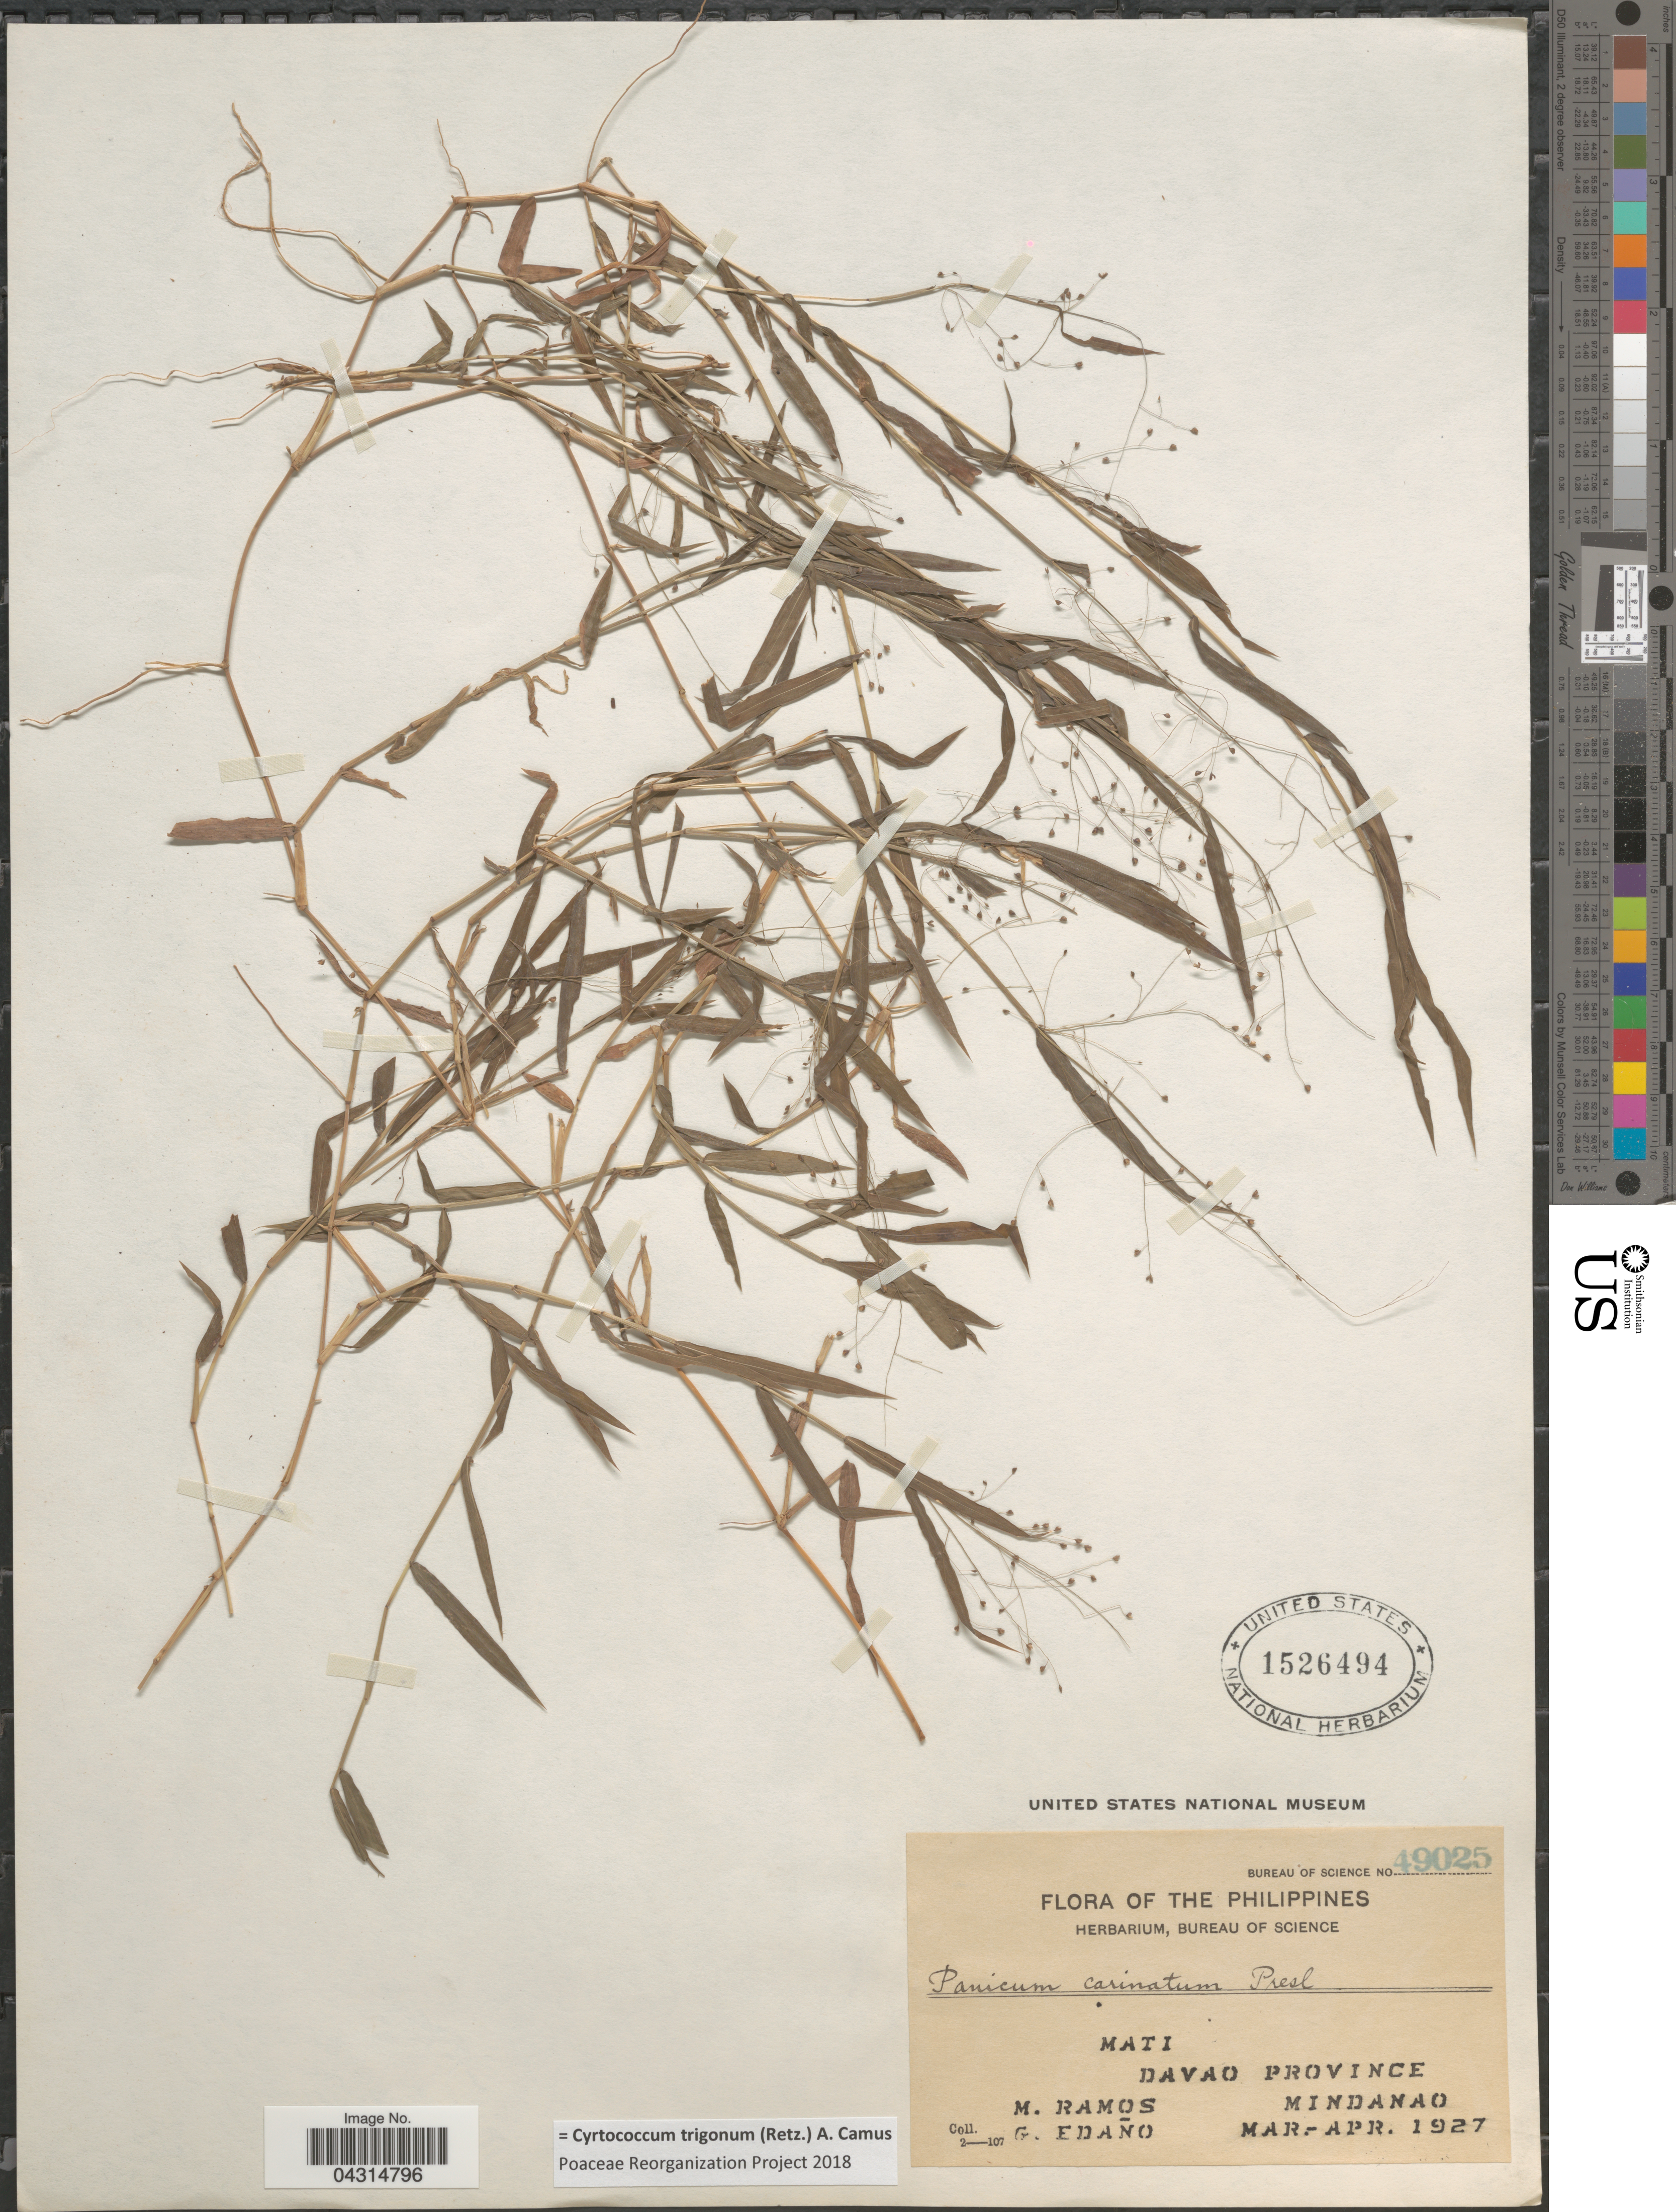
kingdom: Plantae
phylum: Tracheophyta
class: Liliopsida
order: Poales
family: Poaceae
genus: Cyrtococcum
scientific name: Cyrtococcum trigonum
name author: (Retz.) A. Camus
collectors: M. Ramos & G. Edaño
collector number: Bureau of Science 49025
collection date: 1927-03/1927-04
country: Philippines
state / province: Davao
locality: Mati, Davao Province, Mindanao.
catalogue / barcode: US 1526494